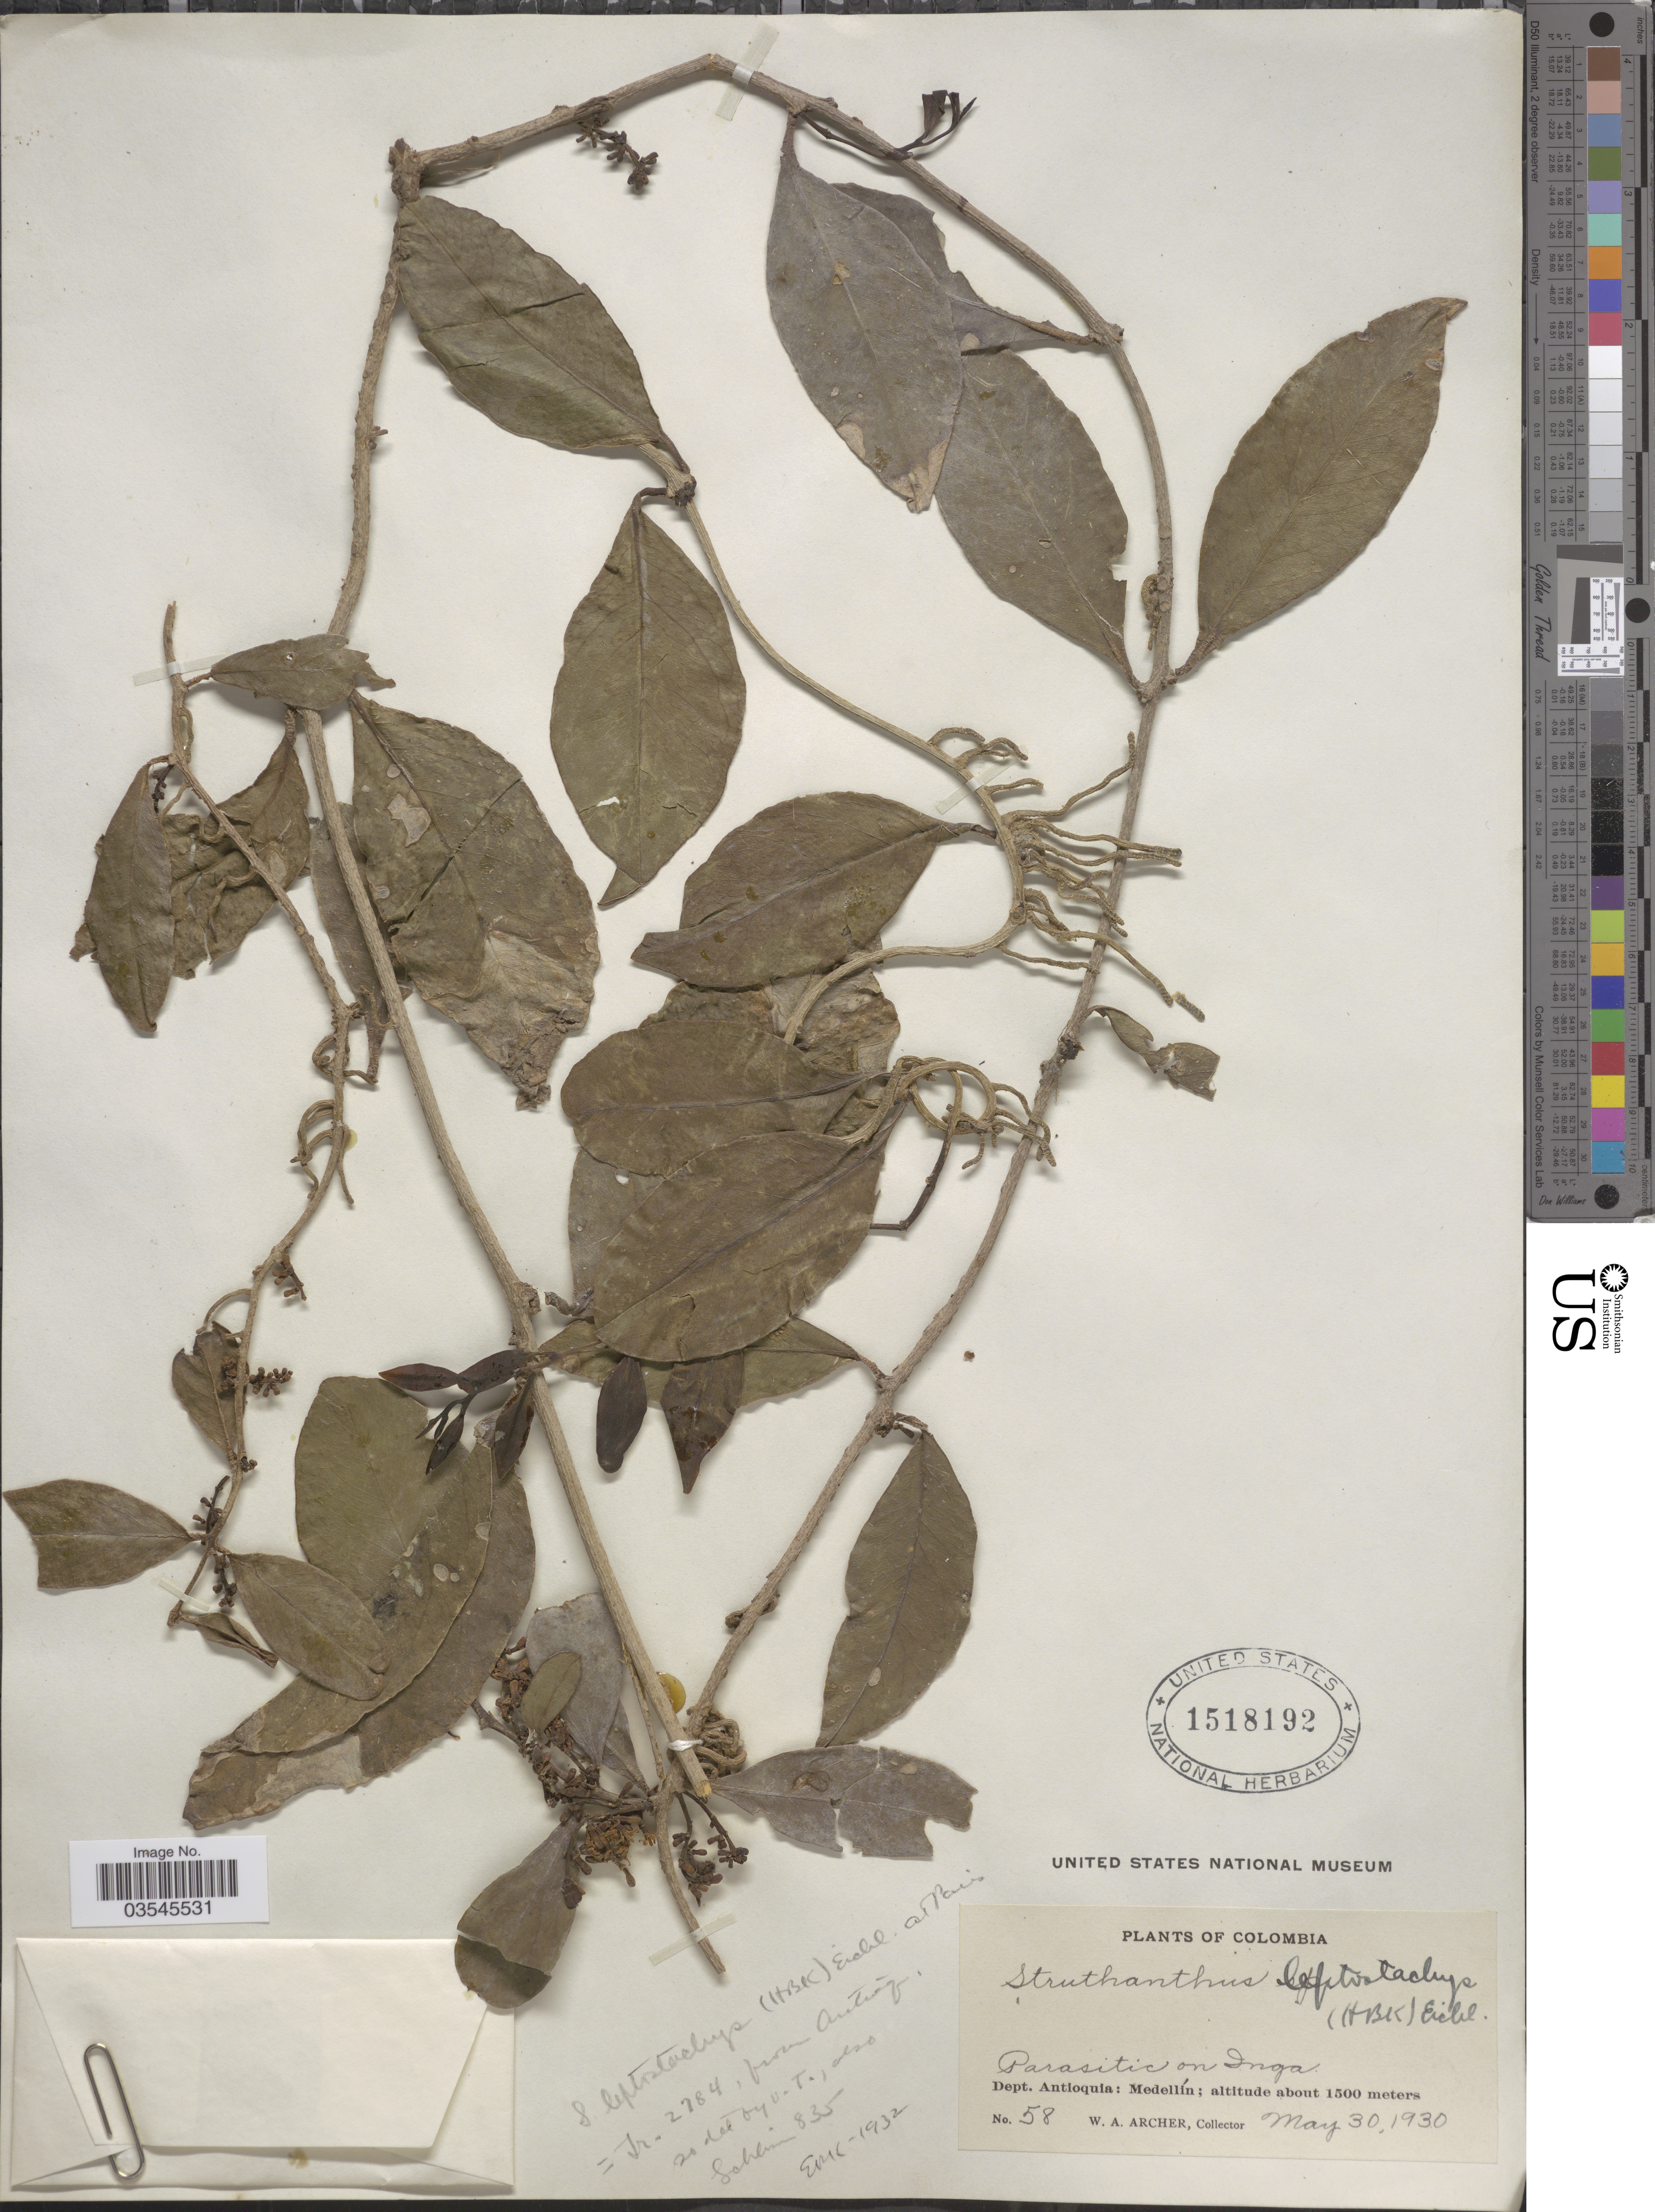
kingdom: Plantae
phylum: Tracheophyta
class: Magnoliopsida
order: Santalales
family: Loranthaceae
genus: Struthanthus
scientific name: Struthanthus sp.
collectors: W. Archer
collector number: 58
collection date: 1930-05-30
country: Colombia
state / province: Antioquia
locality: Dept. Antioquia: Medellín.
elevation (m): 1500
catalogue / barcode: US 1518192